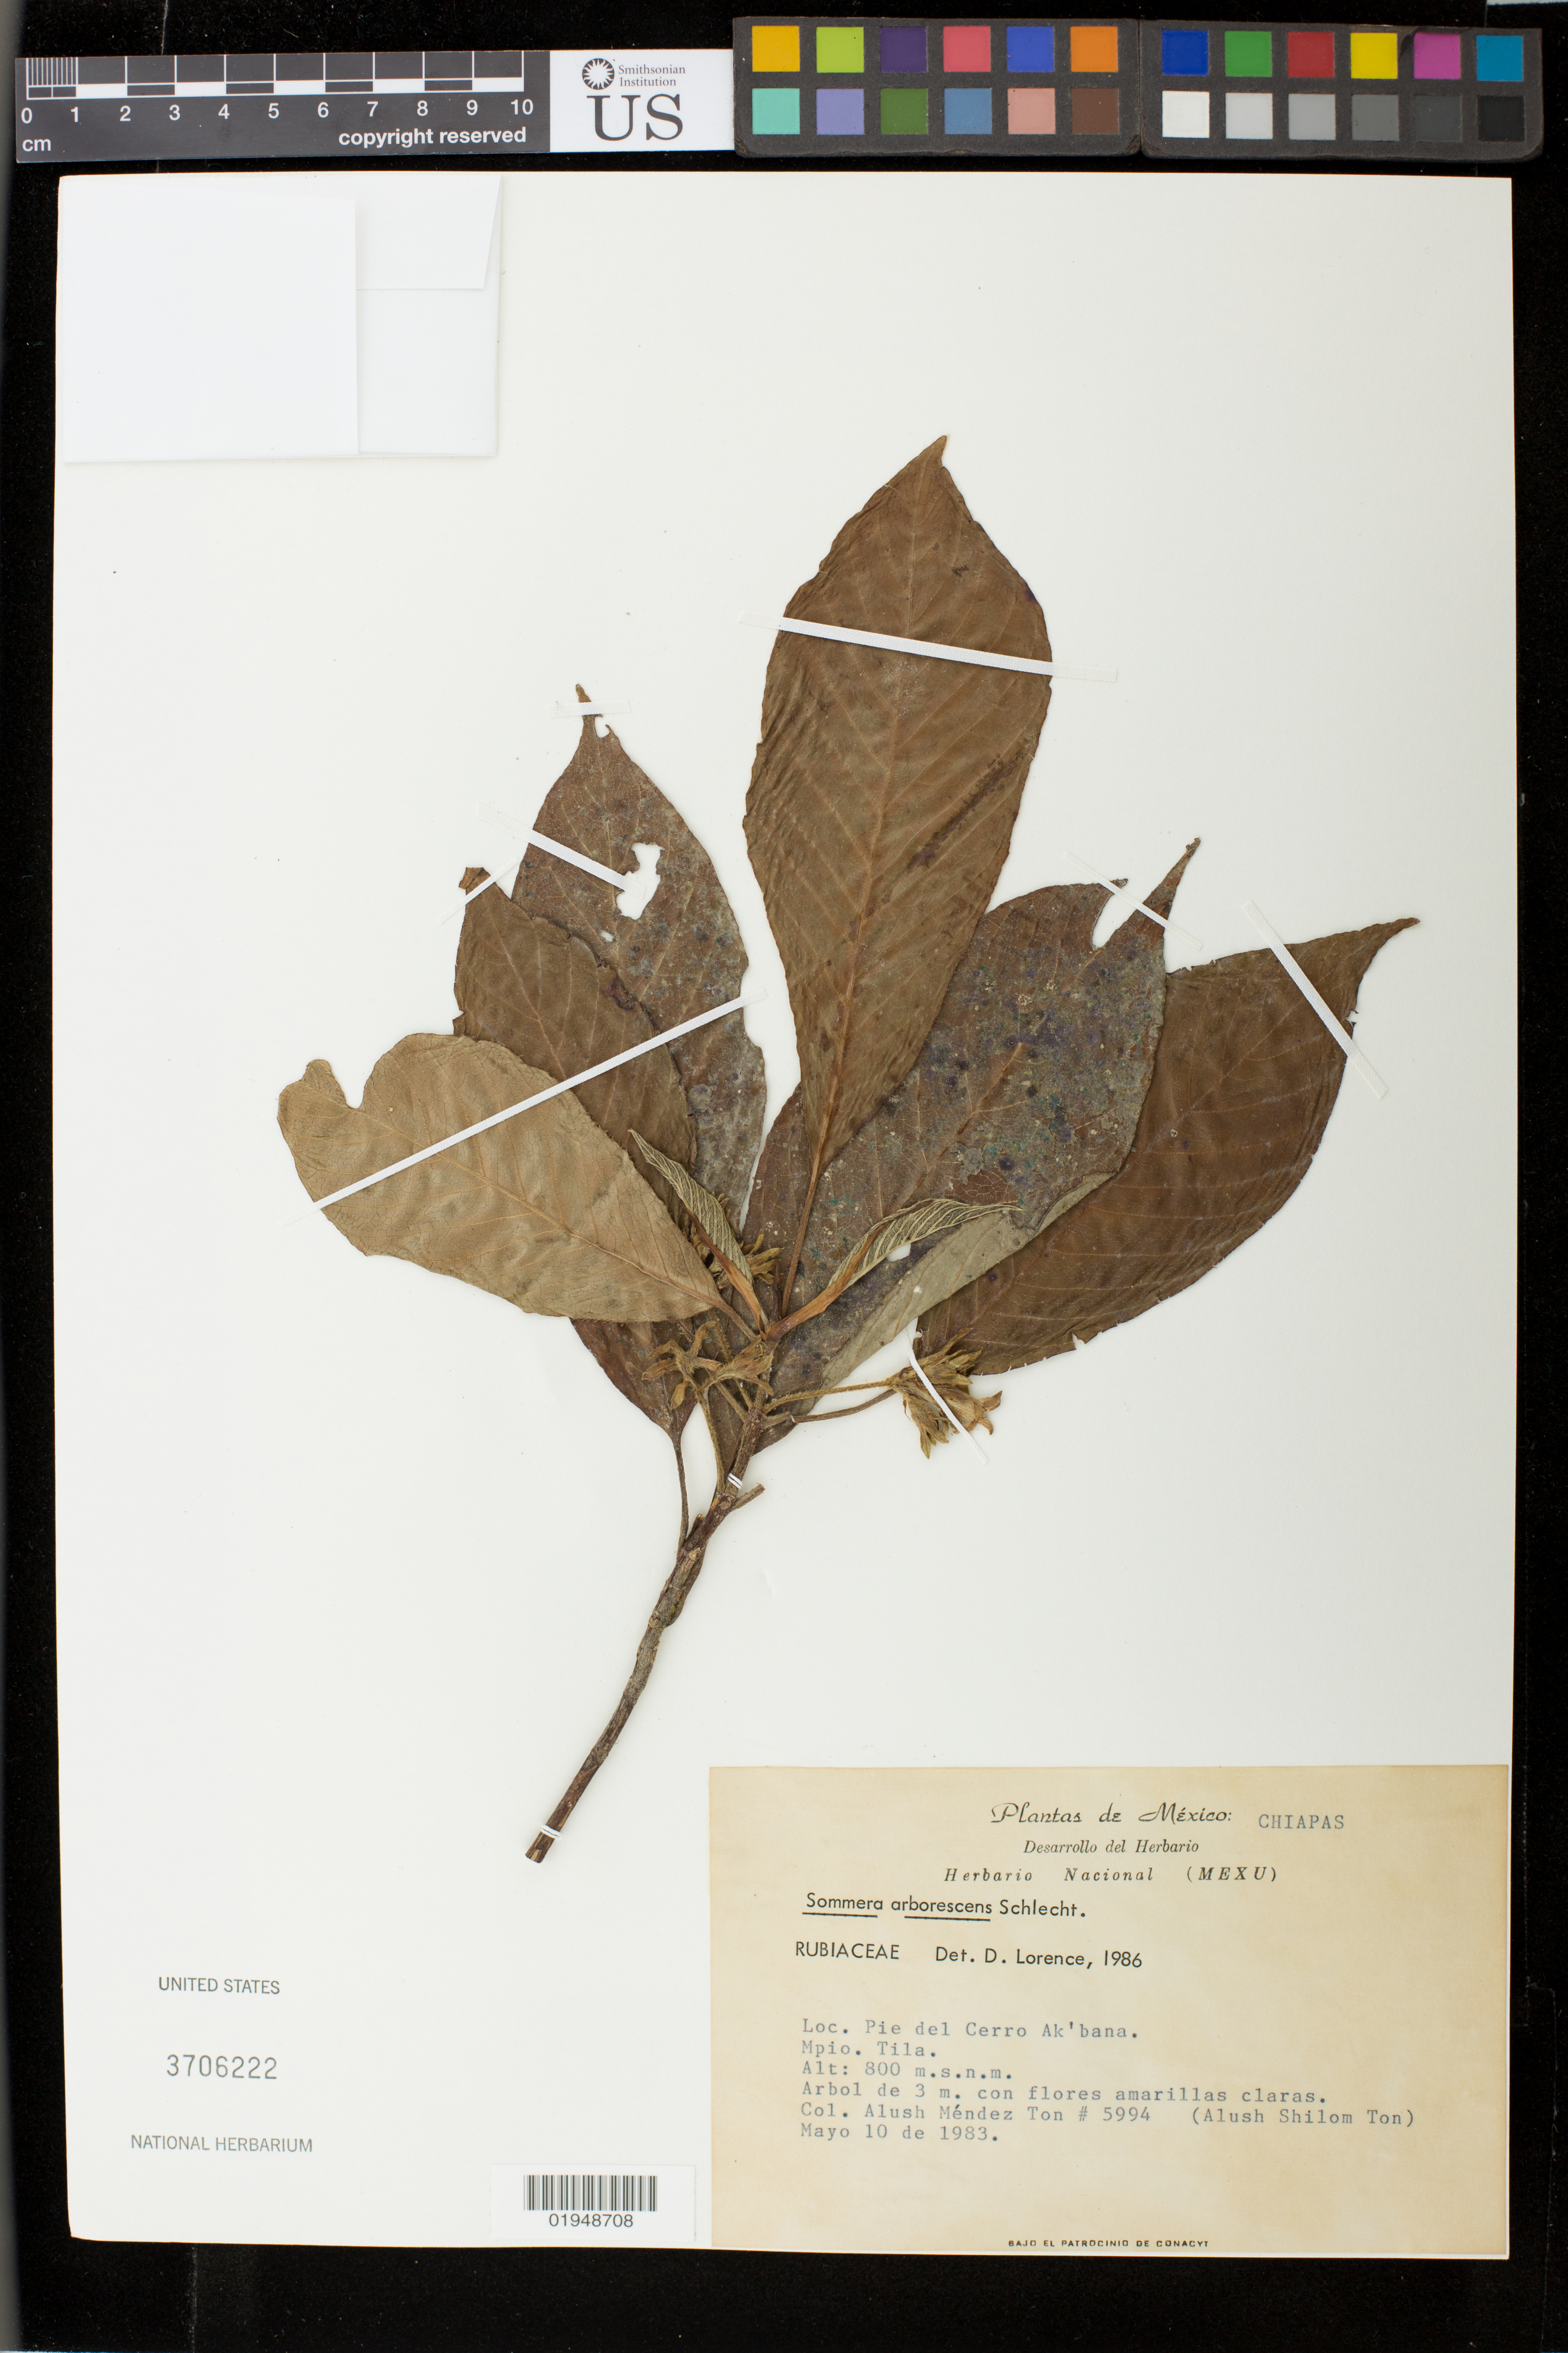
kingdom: Plantae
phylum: Tracheophyta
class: Magnoliopsida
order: Gentianales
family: Rubiaceae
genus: Sommera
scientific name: Sommera arborescens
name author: Schltdl.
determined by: Lorence, David H., (PTBG), National Tropical Botanical Garden (UNITED STATES)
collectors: A. Méndez Ton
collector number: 5994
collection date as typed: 15 May 1983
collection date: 1983-05-15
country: Mexico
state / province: Chiapas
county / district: Tila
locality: Pie del Cerro Ak'bana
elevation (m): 800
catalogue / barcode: US 3706222